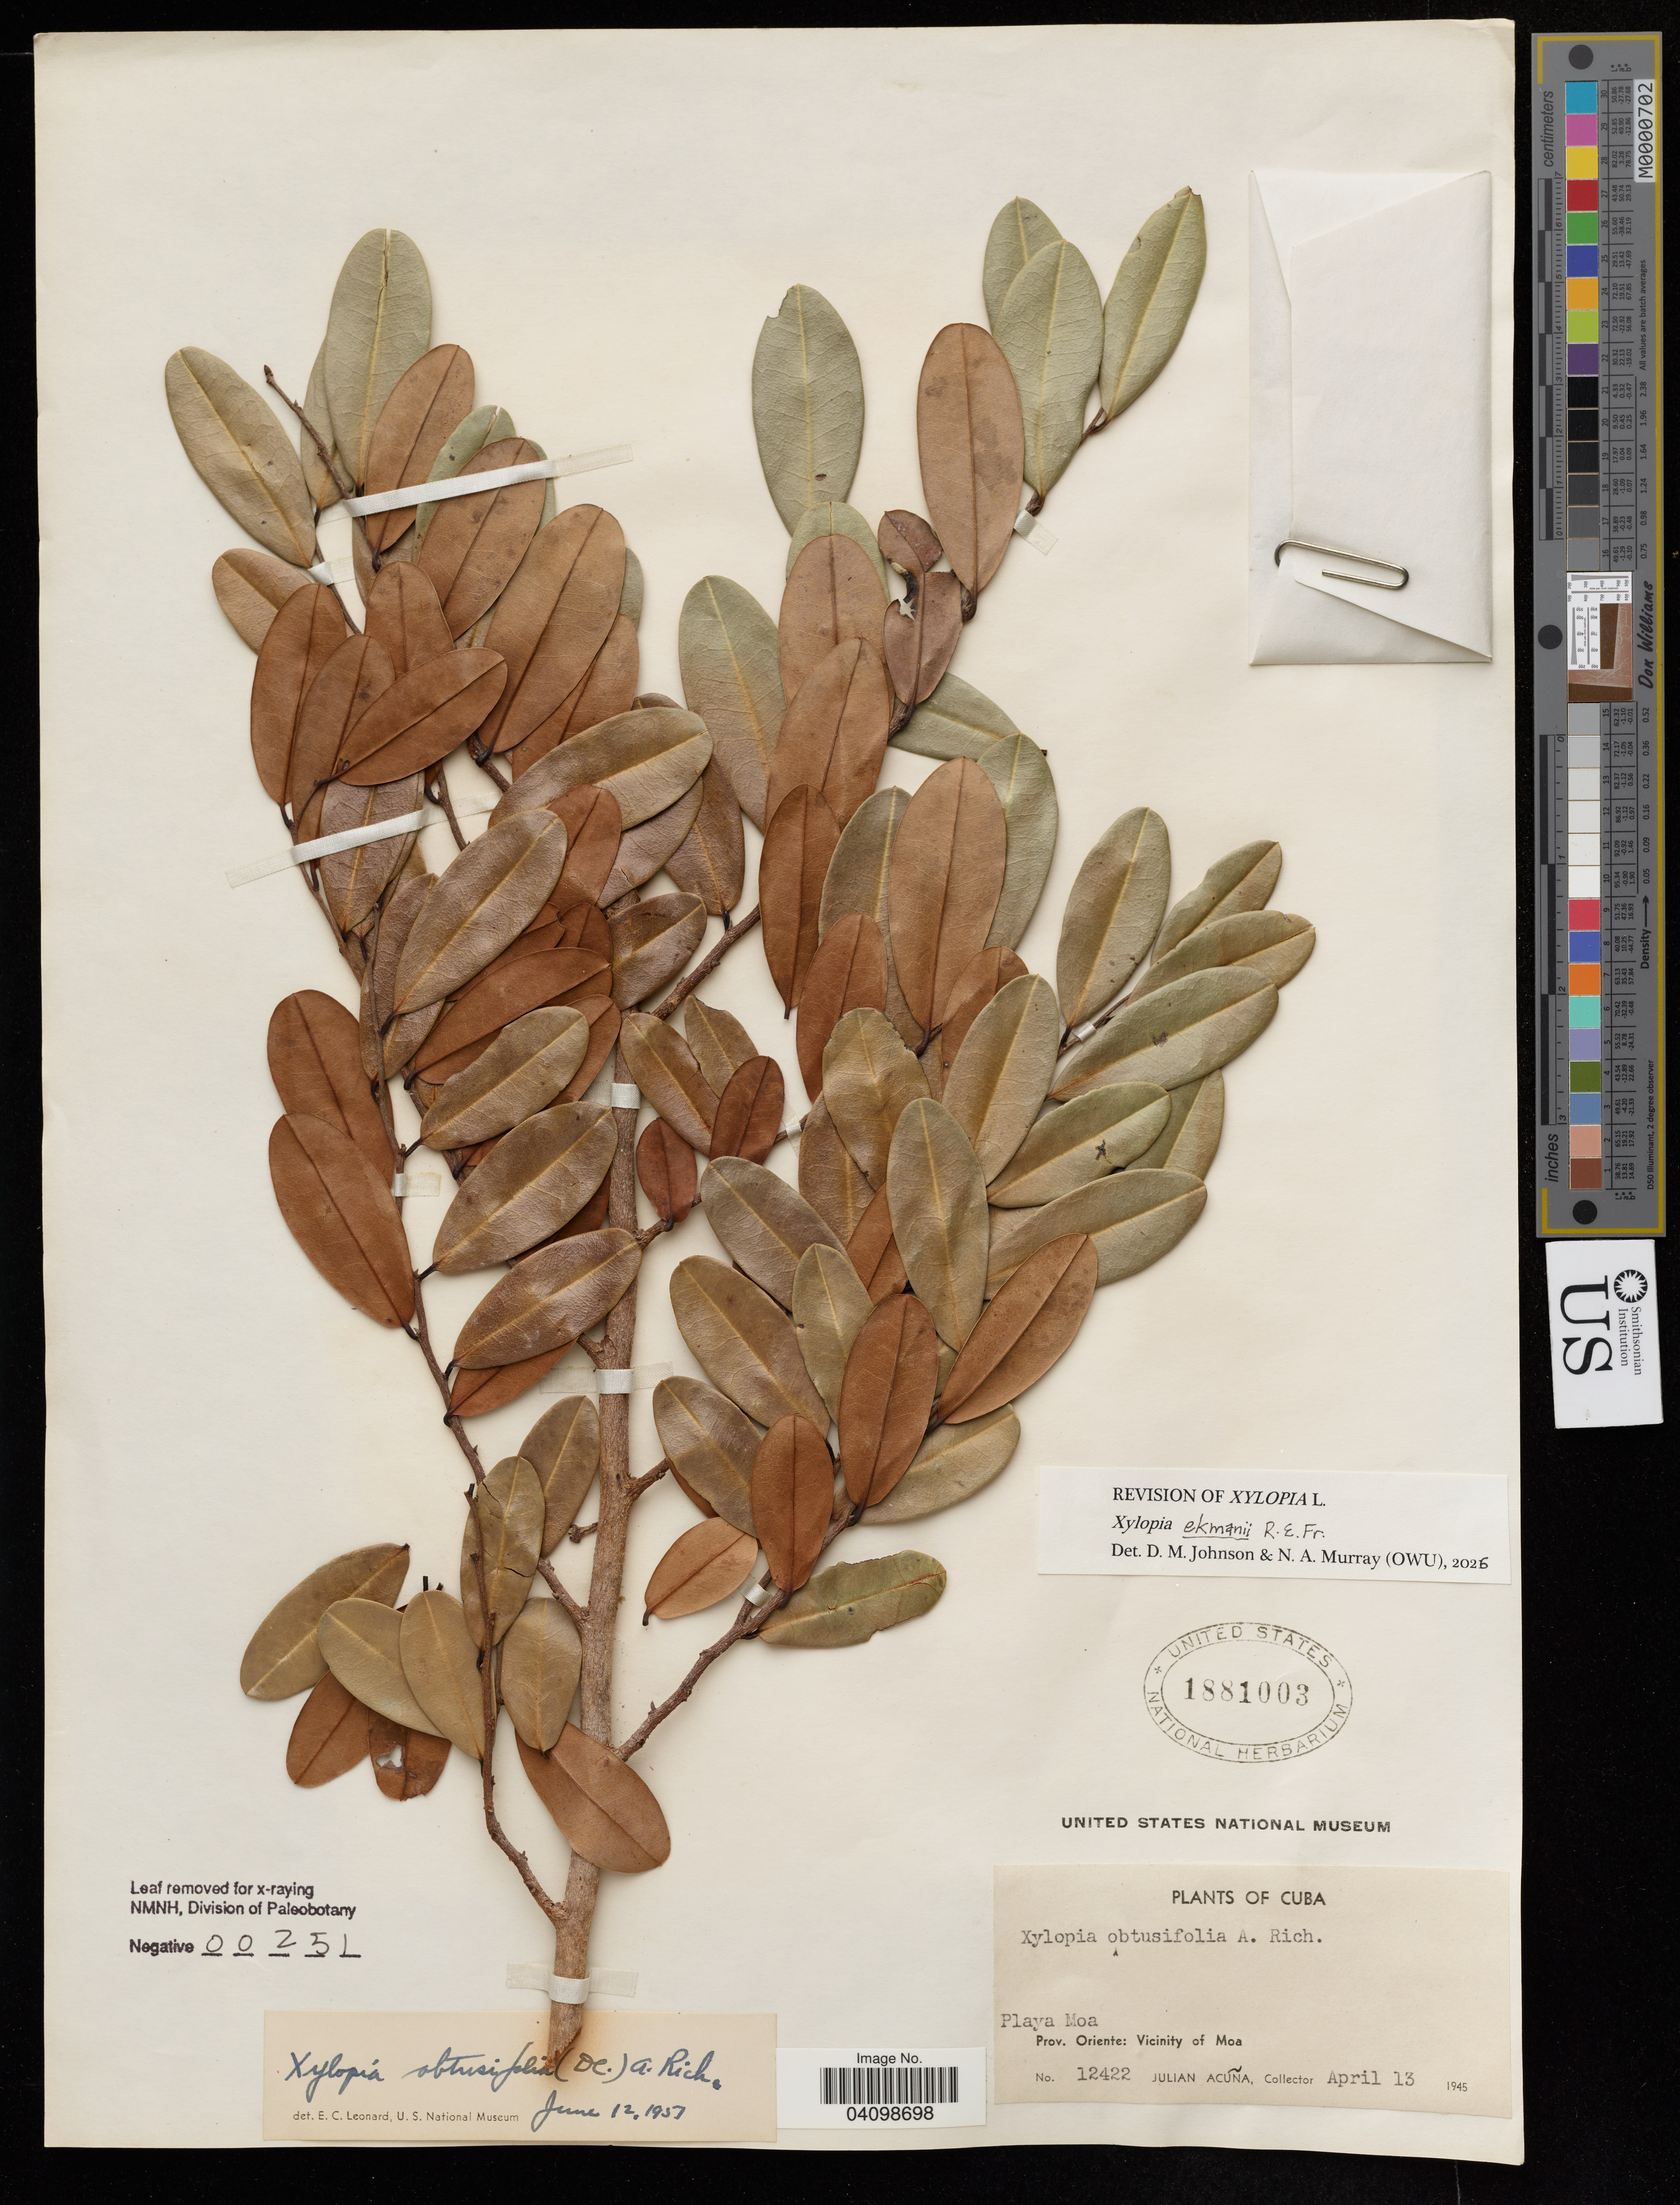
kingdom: Plantae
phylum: Tracheophyta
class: Magnoliopsida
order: Magnoliales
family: Annonaceae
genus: Xylopia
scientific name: Xylopia ekmanii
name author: R.E.Fr.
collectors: J. Acuña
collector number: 12422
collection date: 1945-04-13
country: Cuba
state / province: Oriente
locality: Playa Moa. Vicinity of Moa.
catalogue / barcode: US 1881003